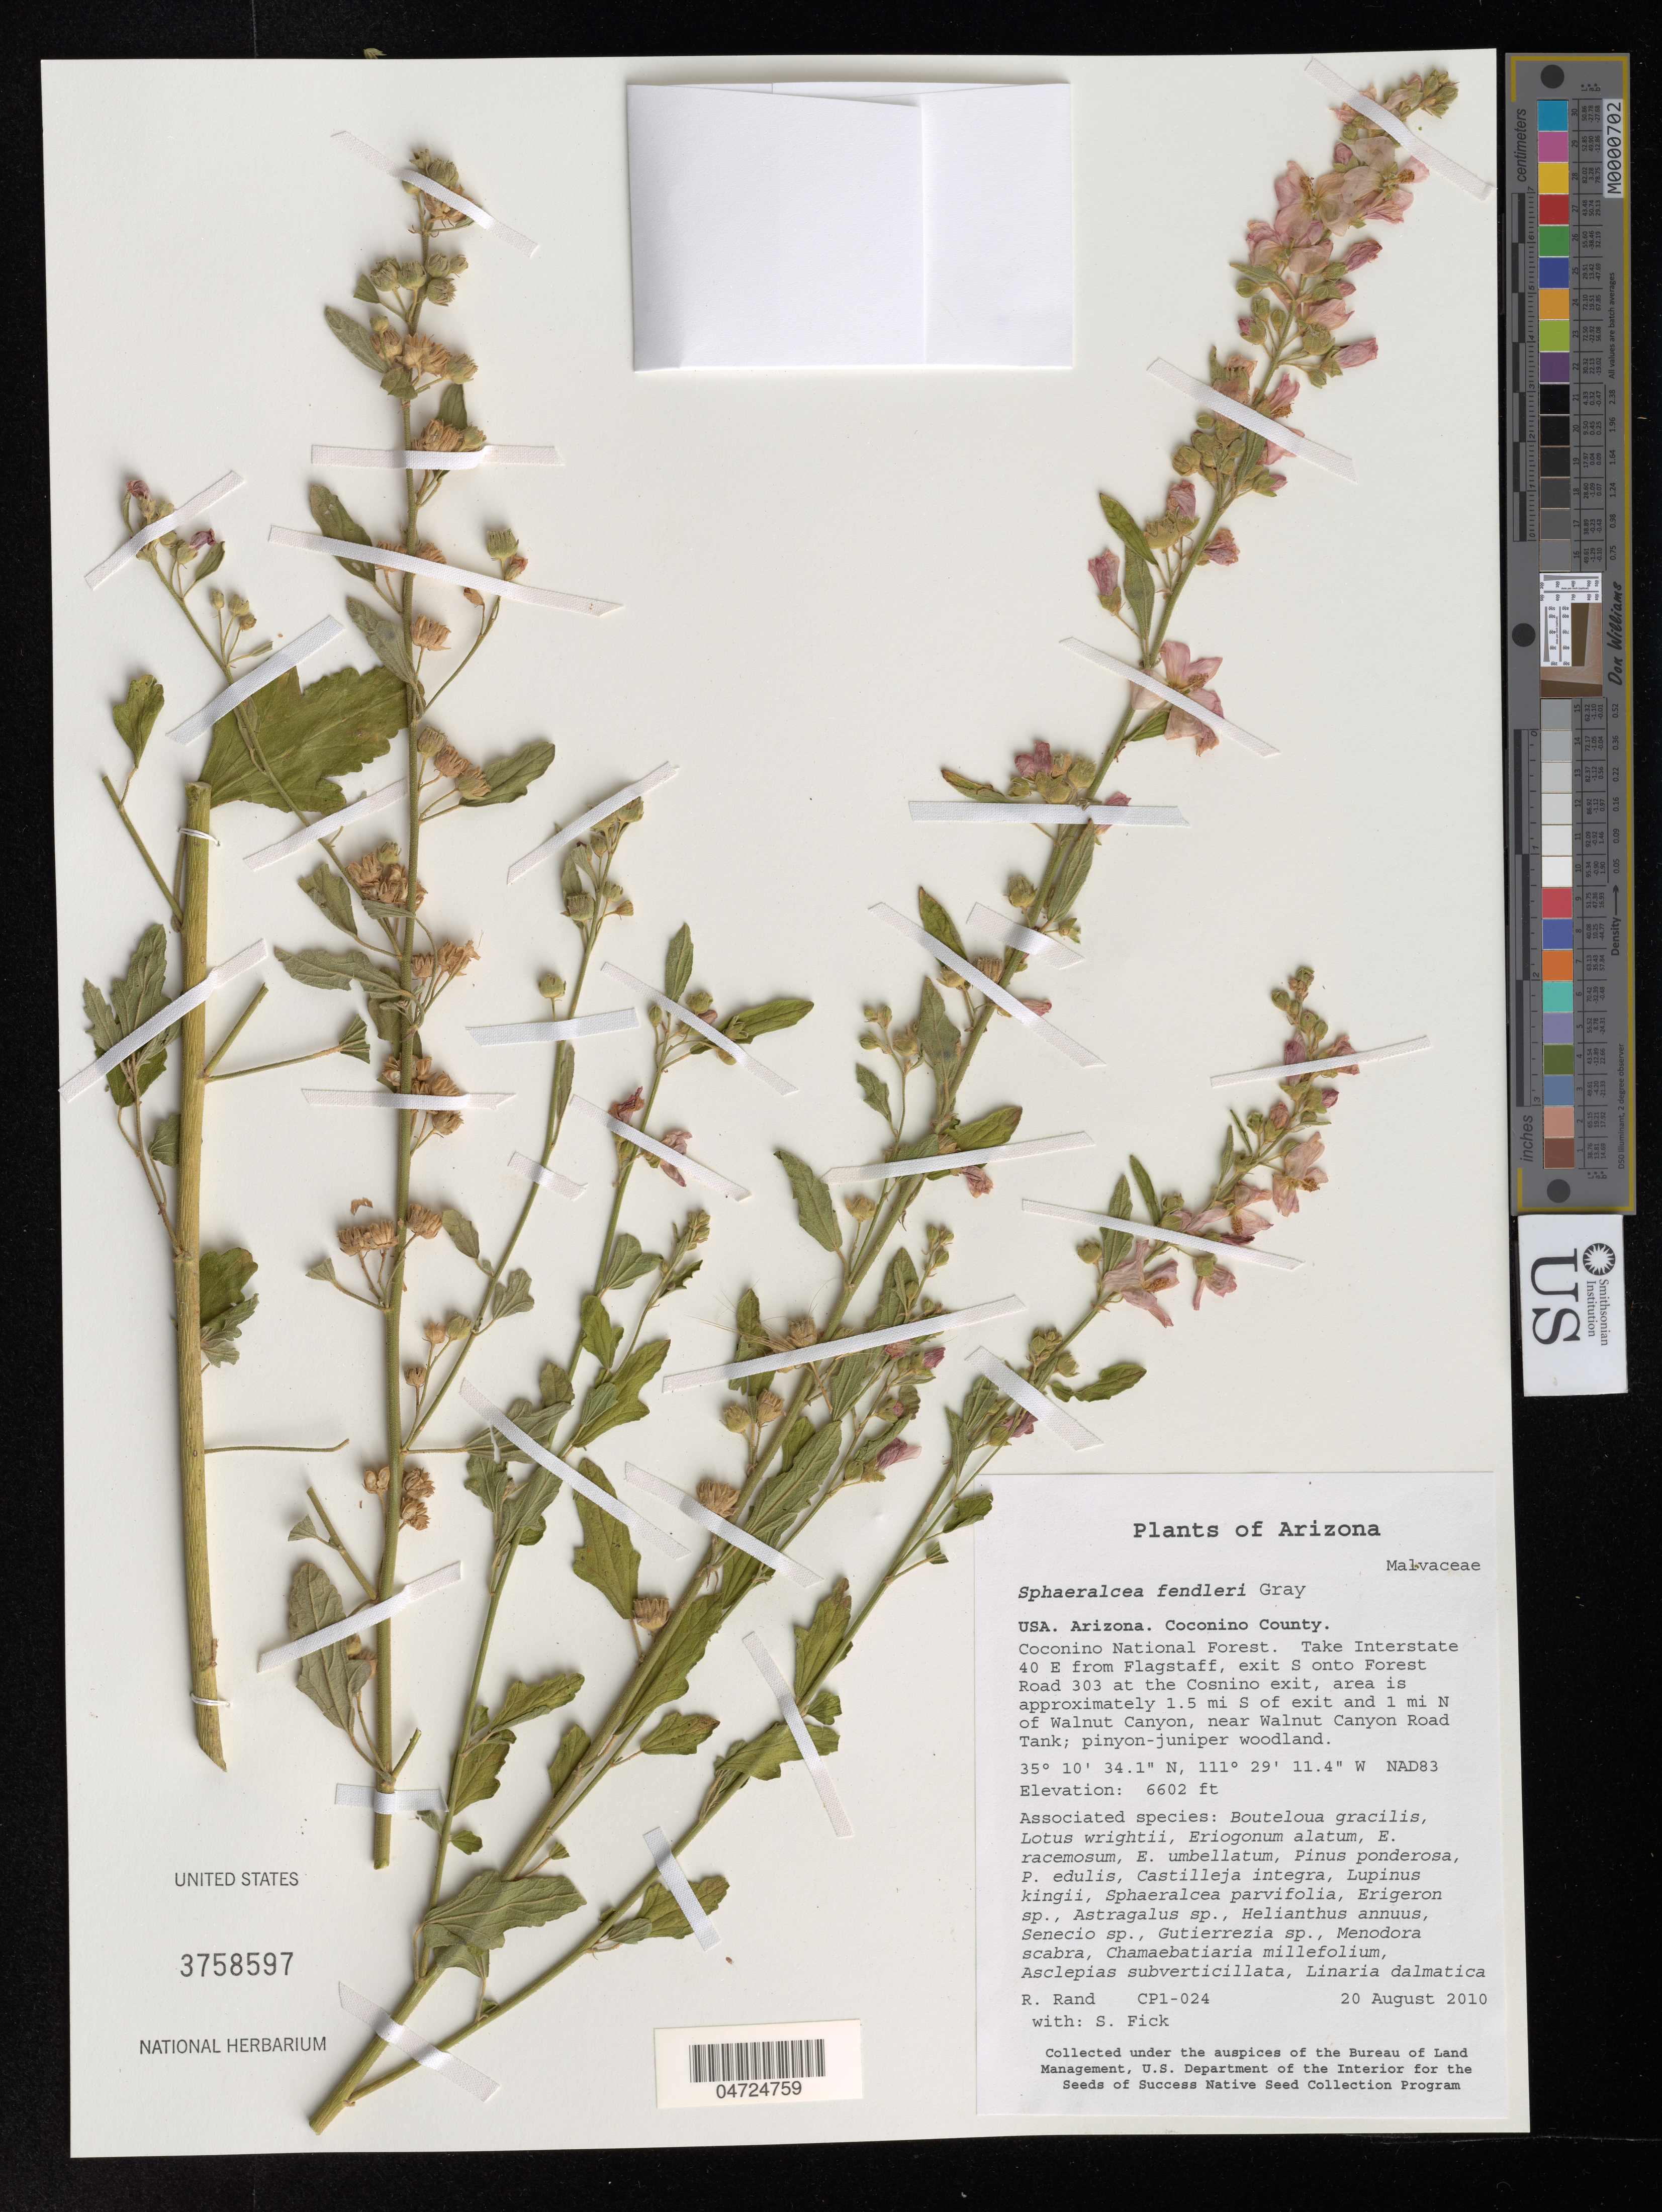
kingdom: Plantae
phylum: Tracheophyta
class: Magnoliopsida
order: Malvales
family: Malvaceae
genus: Sphaeralcea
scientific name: Sphaeralcea fendleri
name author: A. Gray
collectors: R. Rand & S. Fick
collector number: CP1-024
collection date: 2010-08-20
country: United States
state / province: Arizona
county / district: Coconino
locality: Coconino County. Coconino National Forest. Take Interstate 40 E from Flagstaff, exit S onto Forest Road 303 at the Cosnino exit, area is approximately 1.5 mi S of exit and 1 mi N of Walnut Canyon, near Walnut Canyon Road Tank. NAD83.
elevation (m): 2012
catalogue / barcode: US 3758597